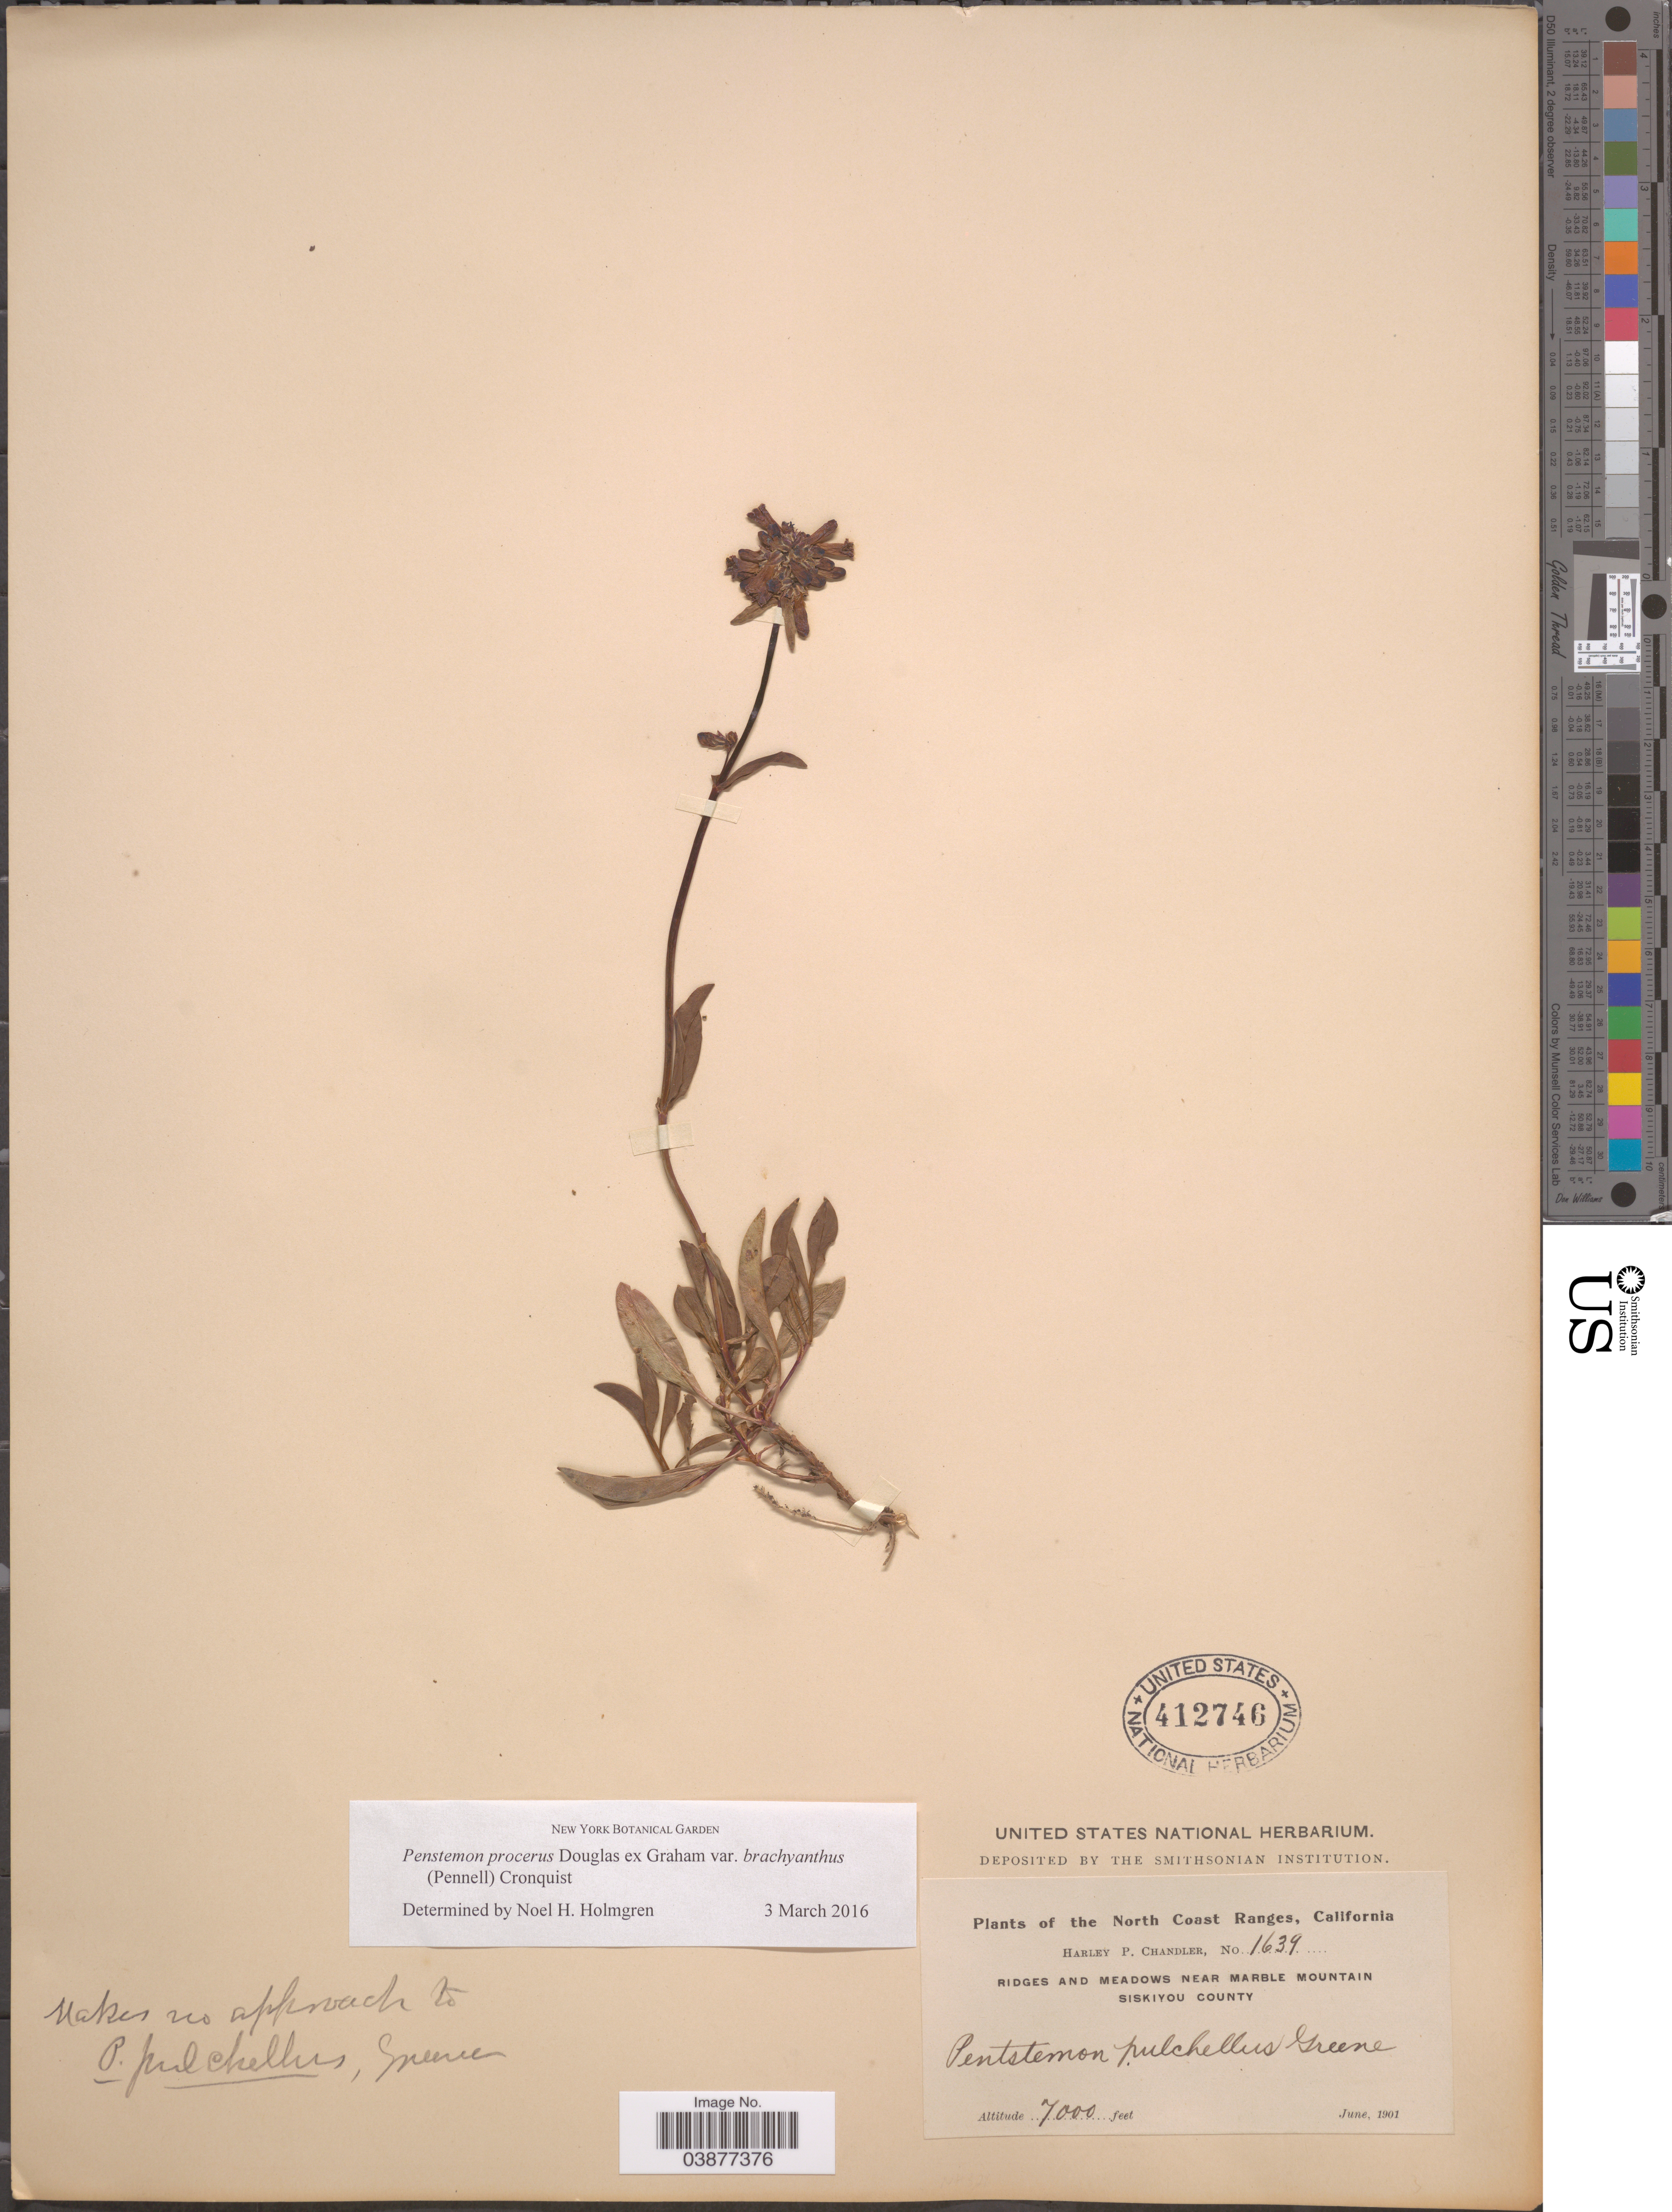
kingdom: Plantae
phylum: Tracheophyta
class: Magnoliopsida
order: Lamiales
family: Plantaginaceae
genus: Penstemon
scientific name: Penstemon procerus var. brachyanthus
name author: (Pennell) Cronquist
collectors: H. Chandler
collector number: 1639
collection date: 1901-06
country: United States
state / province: California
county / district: Siskiyou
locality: North Coast Region. Ridges and meadows near Marble Mountain. Siskiyou County.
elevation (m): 2134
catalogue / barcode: US 412746